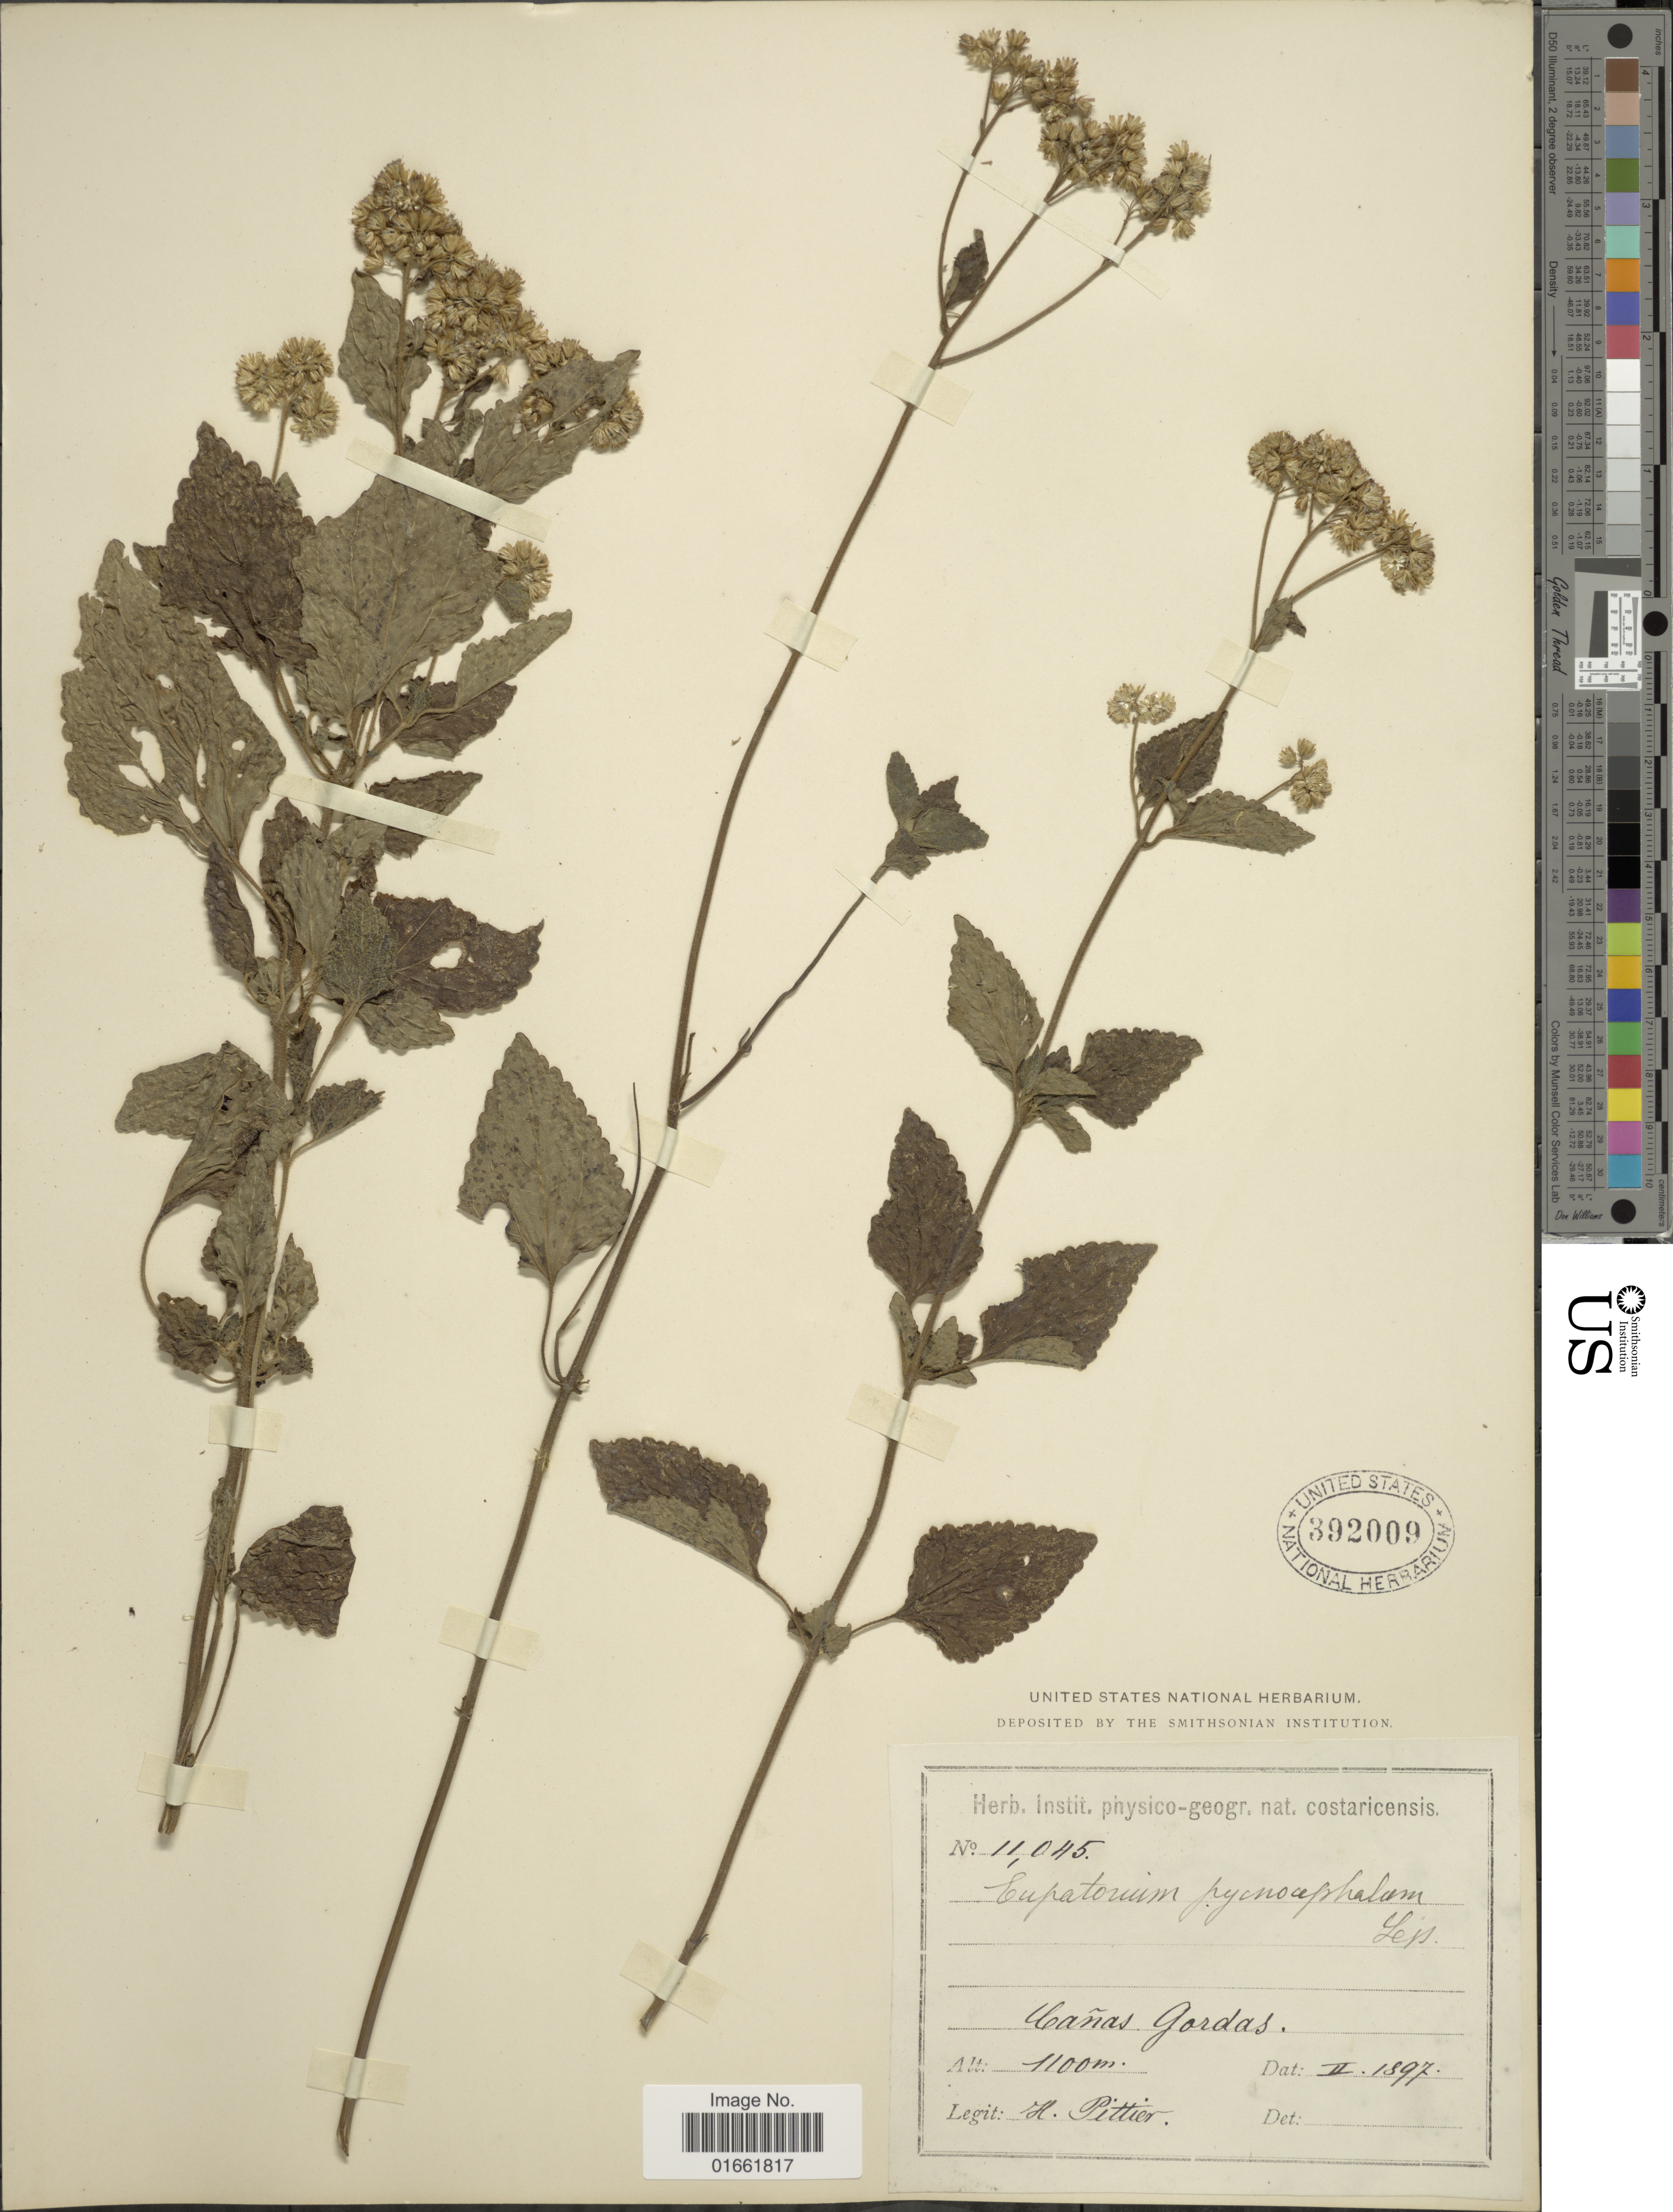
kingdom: Plantae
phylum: Tracheophyta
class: Magnoliopsida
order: Asterales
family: Asteraceae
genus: Fleischmannia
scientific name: Fleischmannia pratensis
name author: (Klatt) R.M. King & H. Rob.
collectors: H. F. Pittier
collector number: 11045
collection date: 1897-02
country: Panama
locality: Cañas Gordas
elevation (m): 1100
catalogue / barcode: US 392009